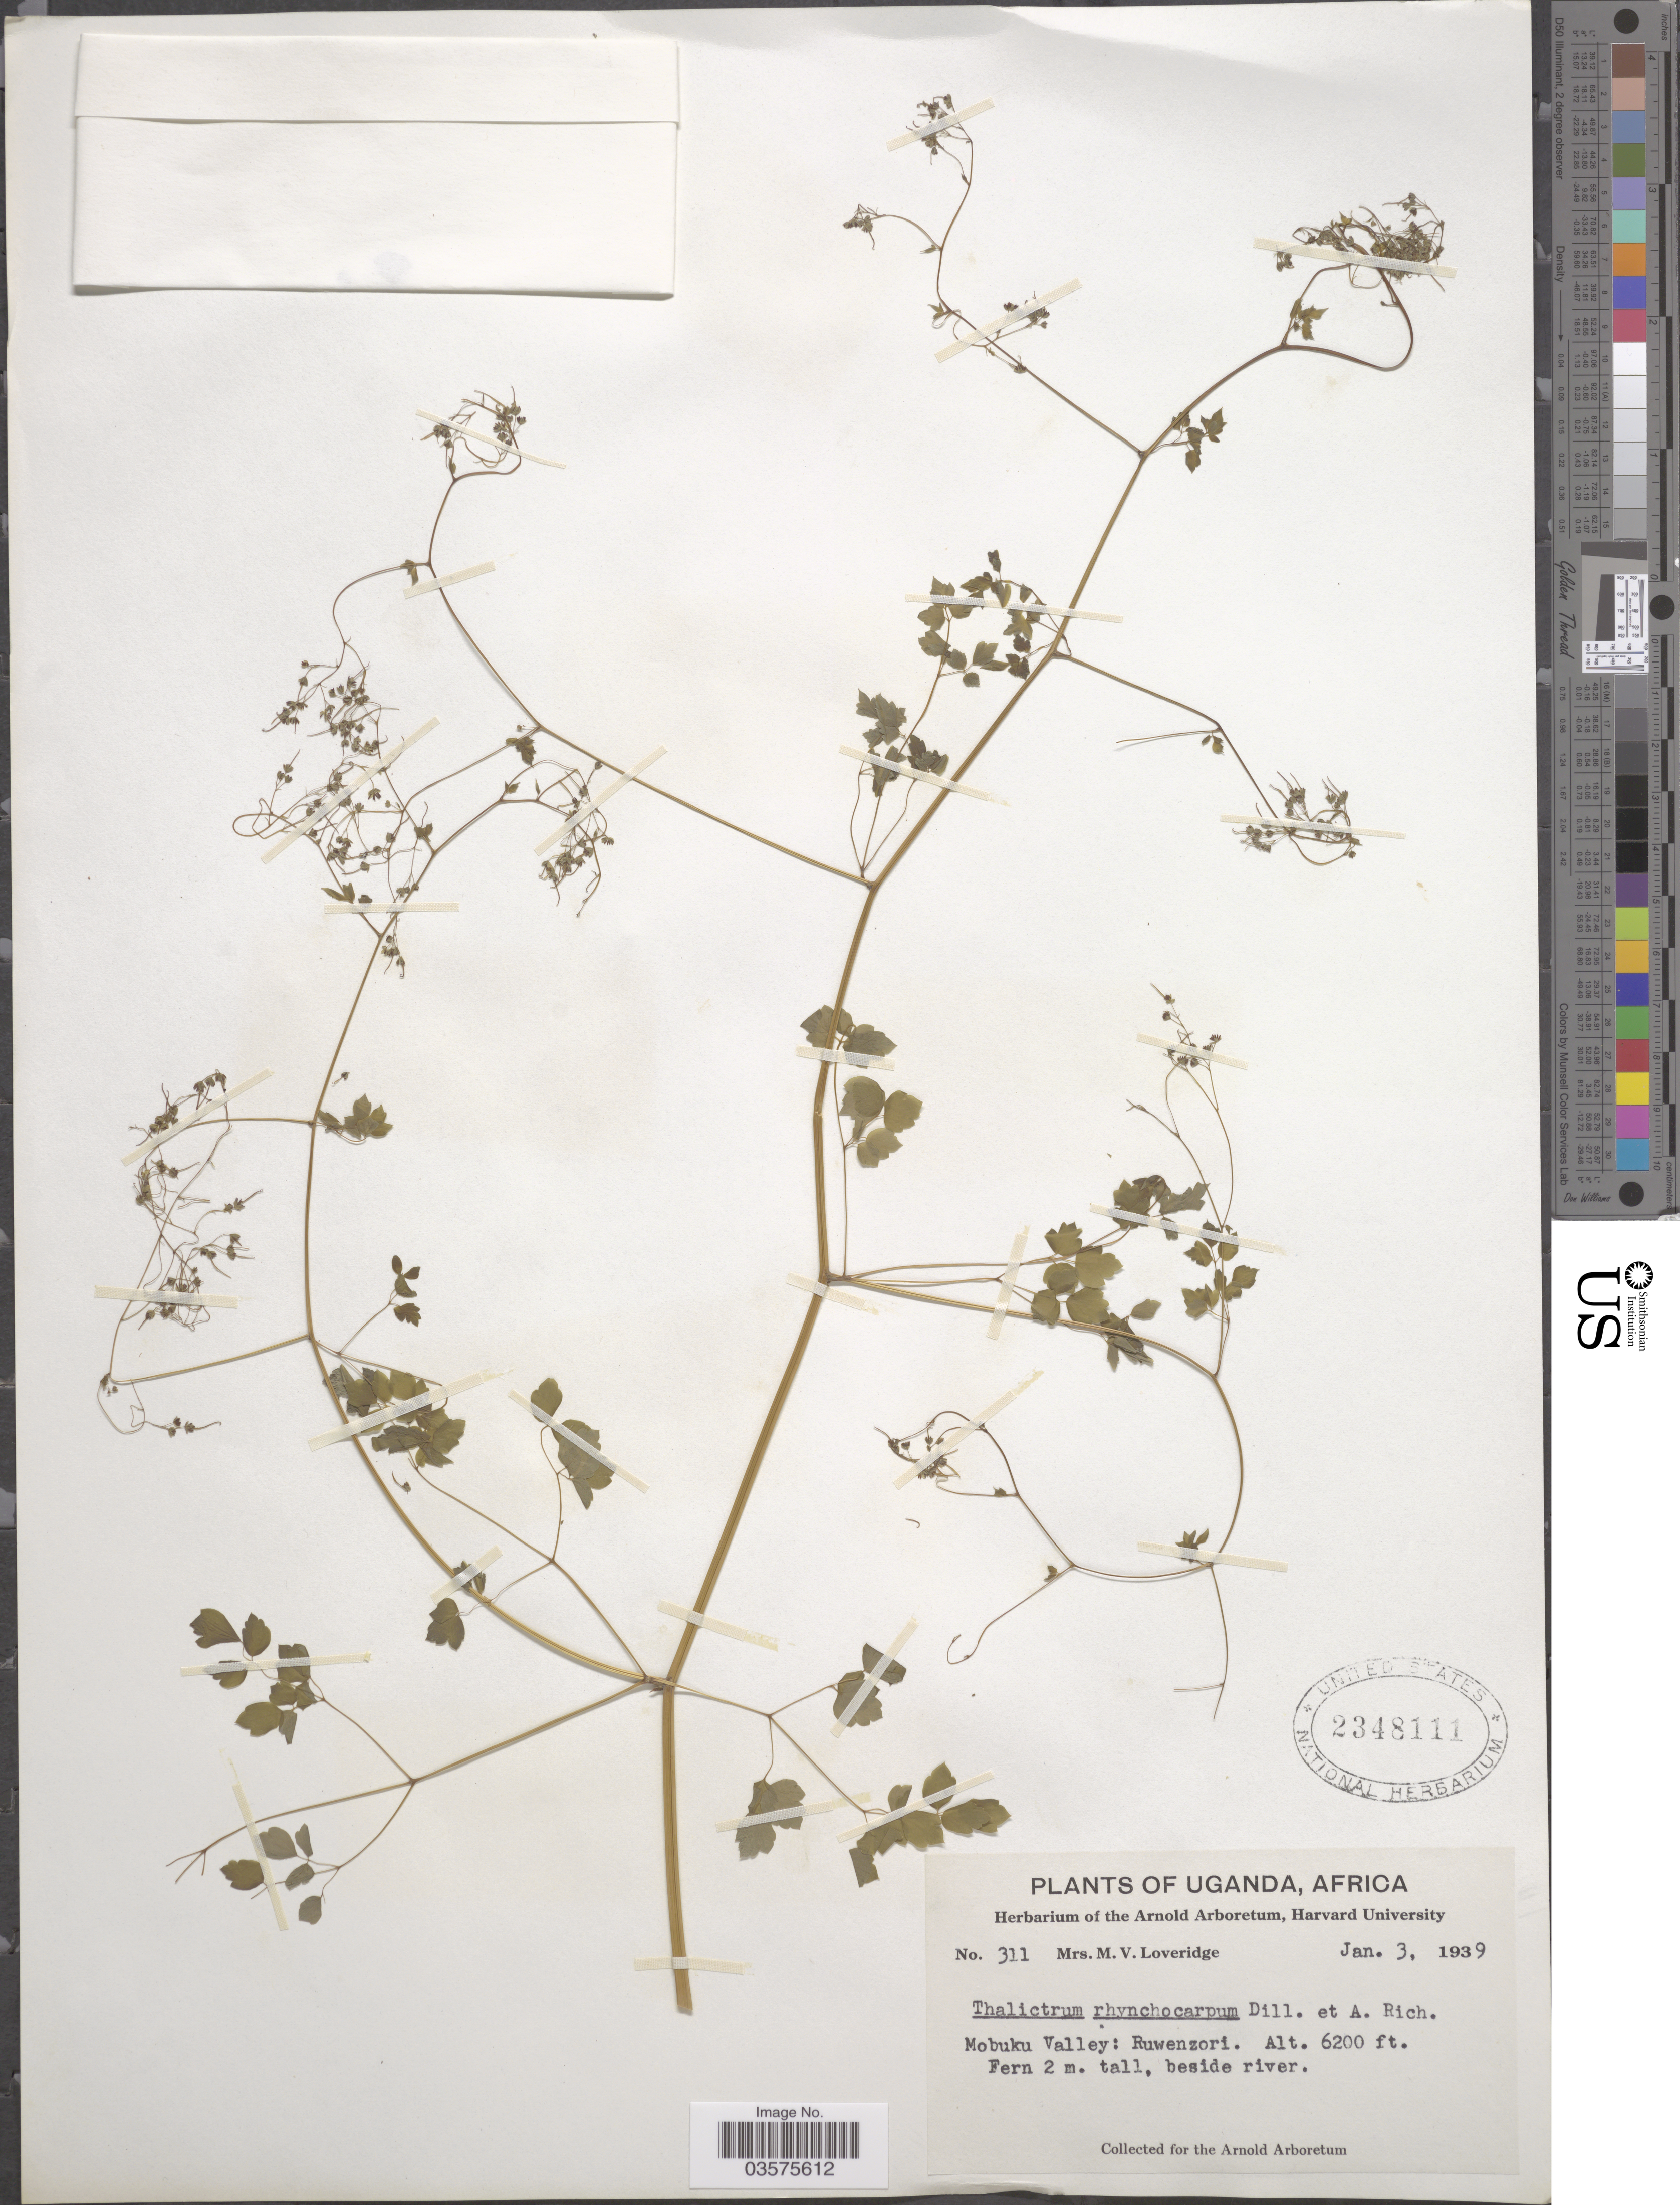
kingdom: Plantae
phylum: Tracheophyta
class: Magnoliopsida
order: Ranunculales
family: Ranunculaceae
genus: Thalictrum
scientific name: Thalictrum rhynchocarpum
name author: Quart.-Dill. & A. Rich.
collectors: M. Loveridge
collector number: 311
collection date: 1939-01-03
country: Uganda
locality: Mobuku Valley: Ruwenzori.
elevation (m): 1890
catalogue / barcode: US 2348111